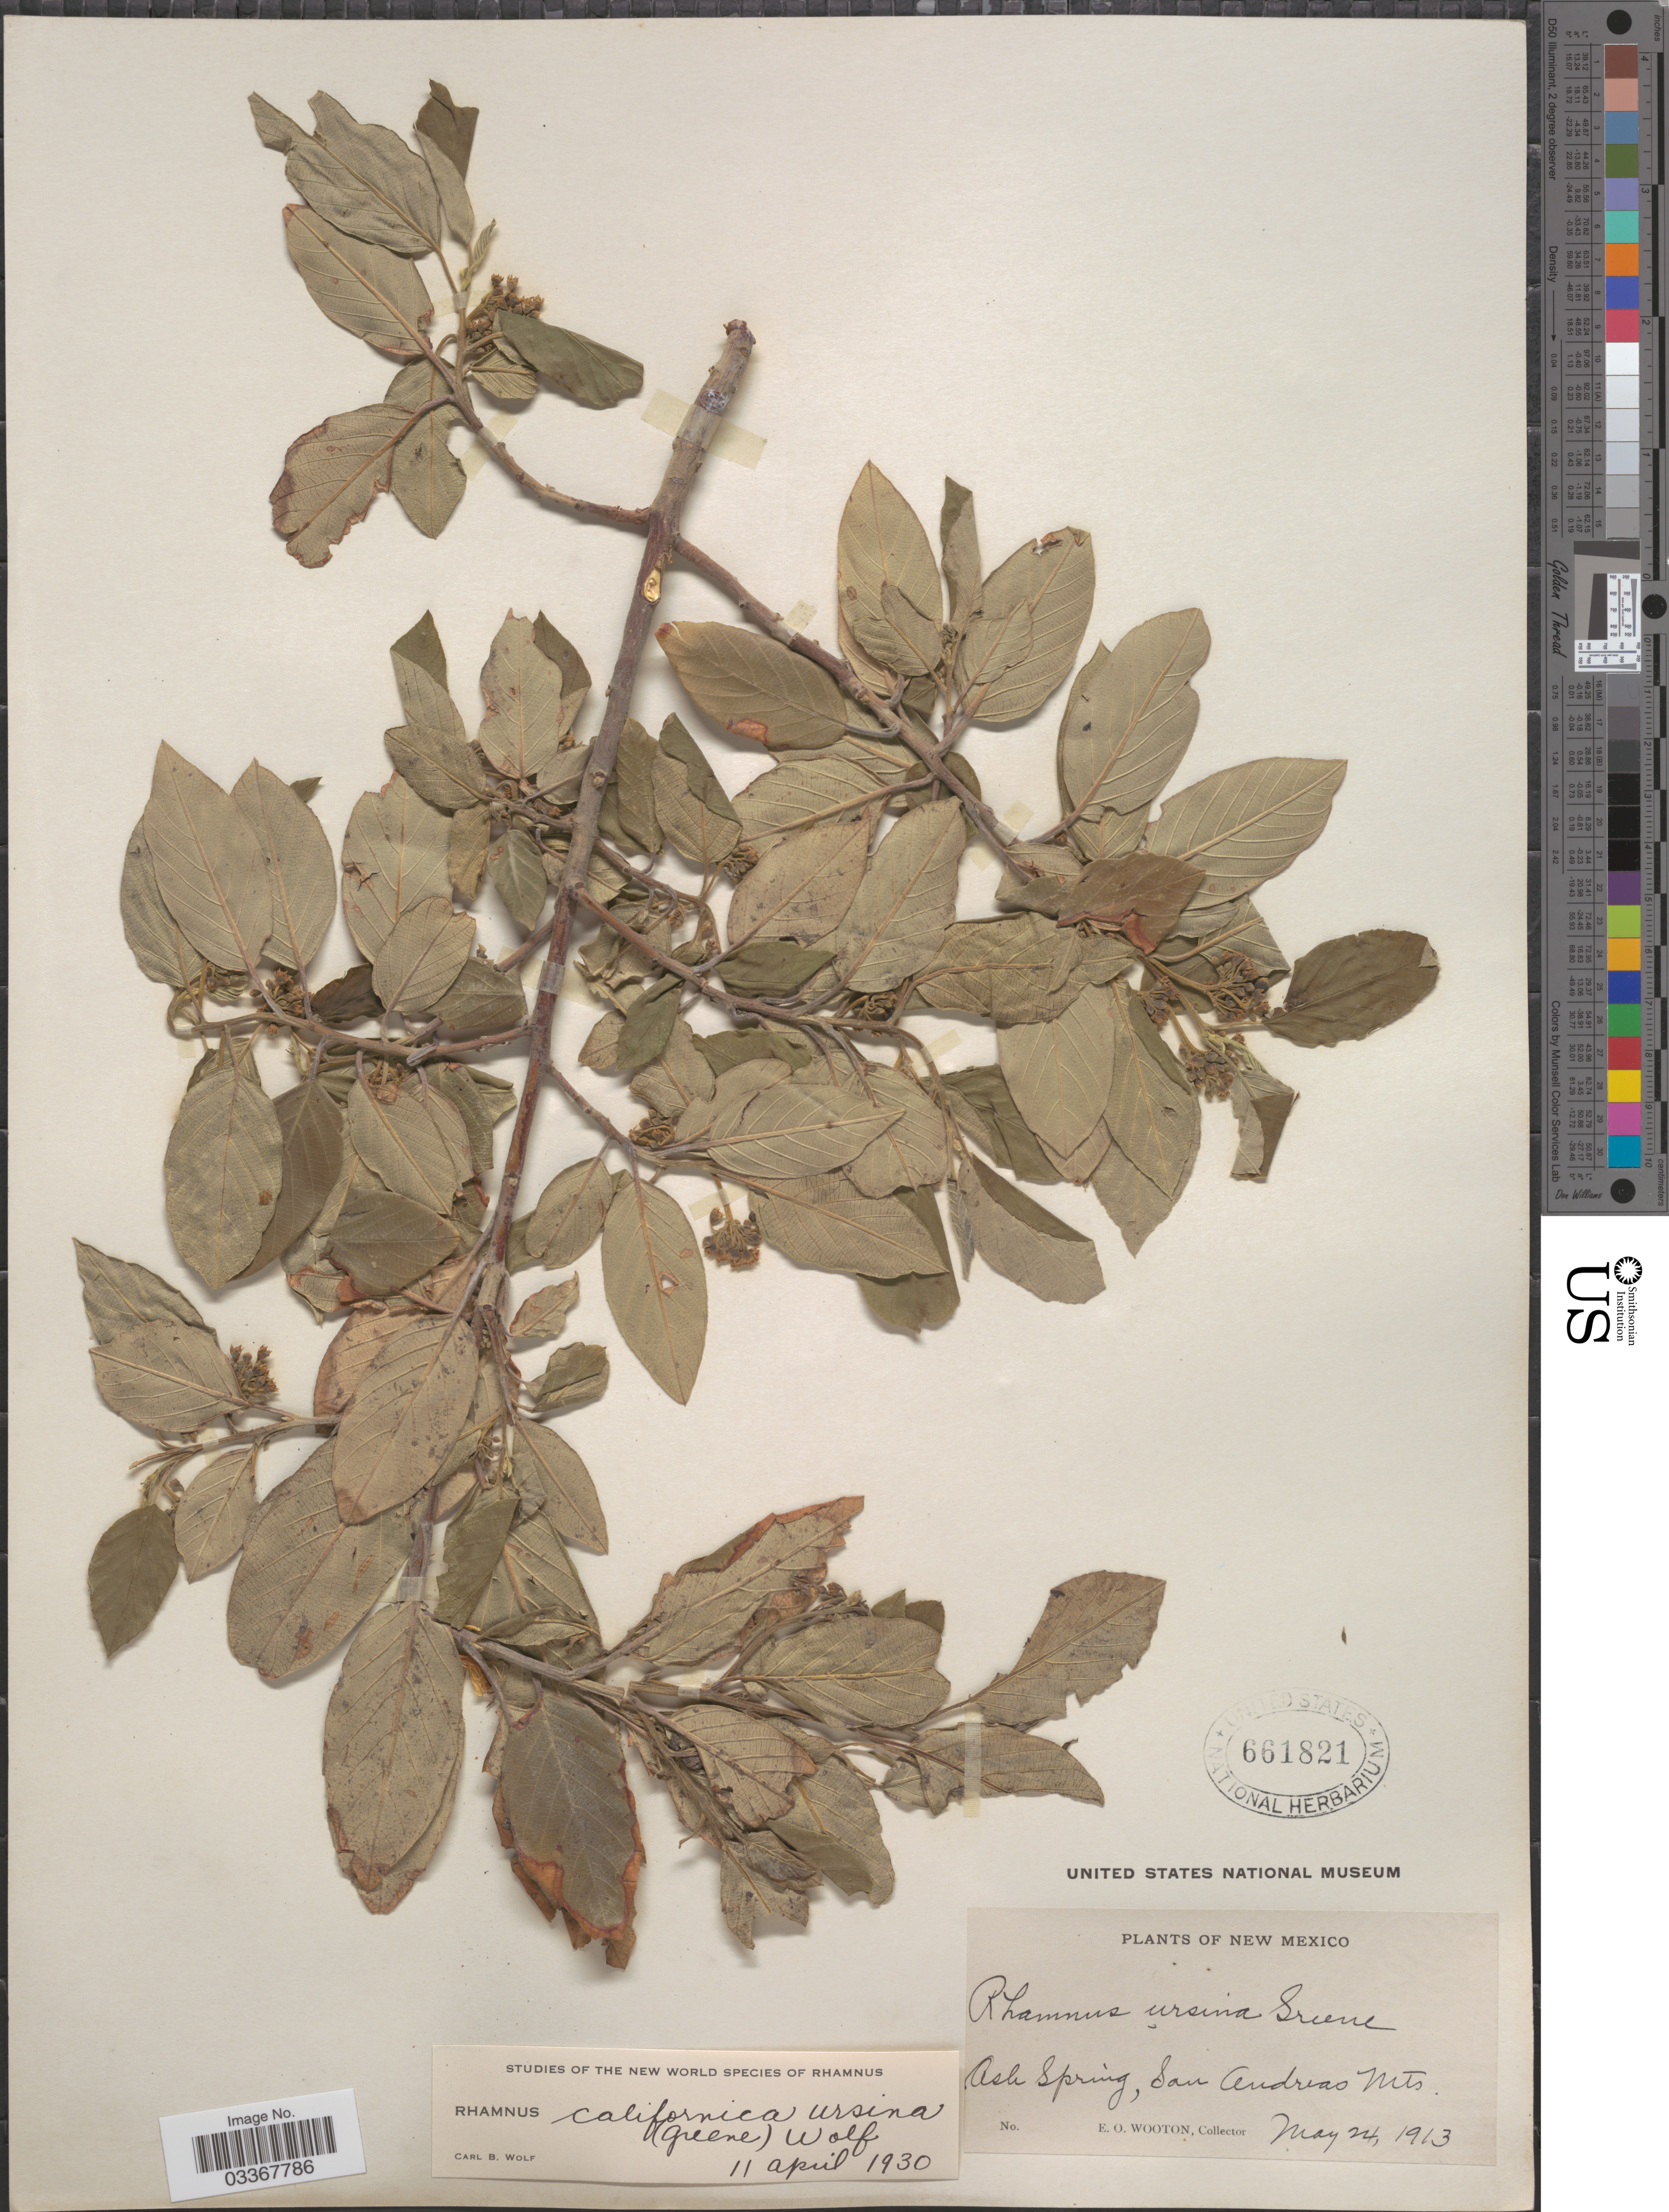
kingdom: Plantae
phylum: Tracheophyta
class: Magnoliopsida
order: Rosales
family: Rhamnaceae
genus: Frangula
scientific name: Frangula californica subsp. ursina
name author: (Greene) Kartesz & Gandhi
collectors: E. O. Wooton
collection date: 1913-05-24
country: United States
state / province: New Mexico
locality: Ash Spring, San Andreas Mts.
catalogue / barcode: US 661821